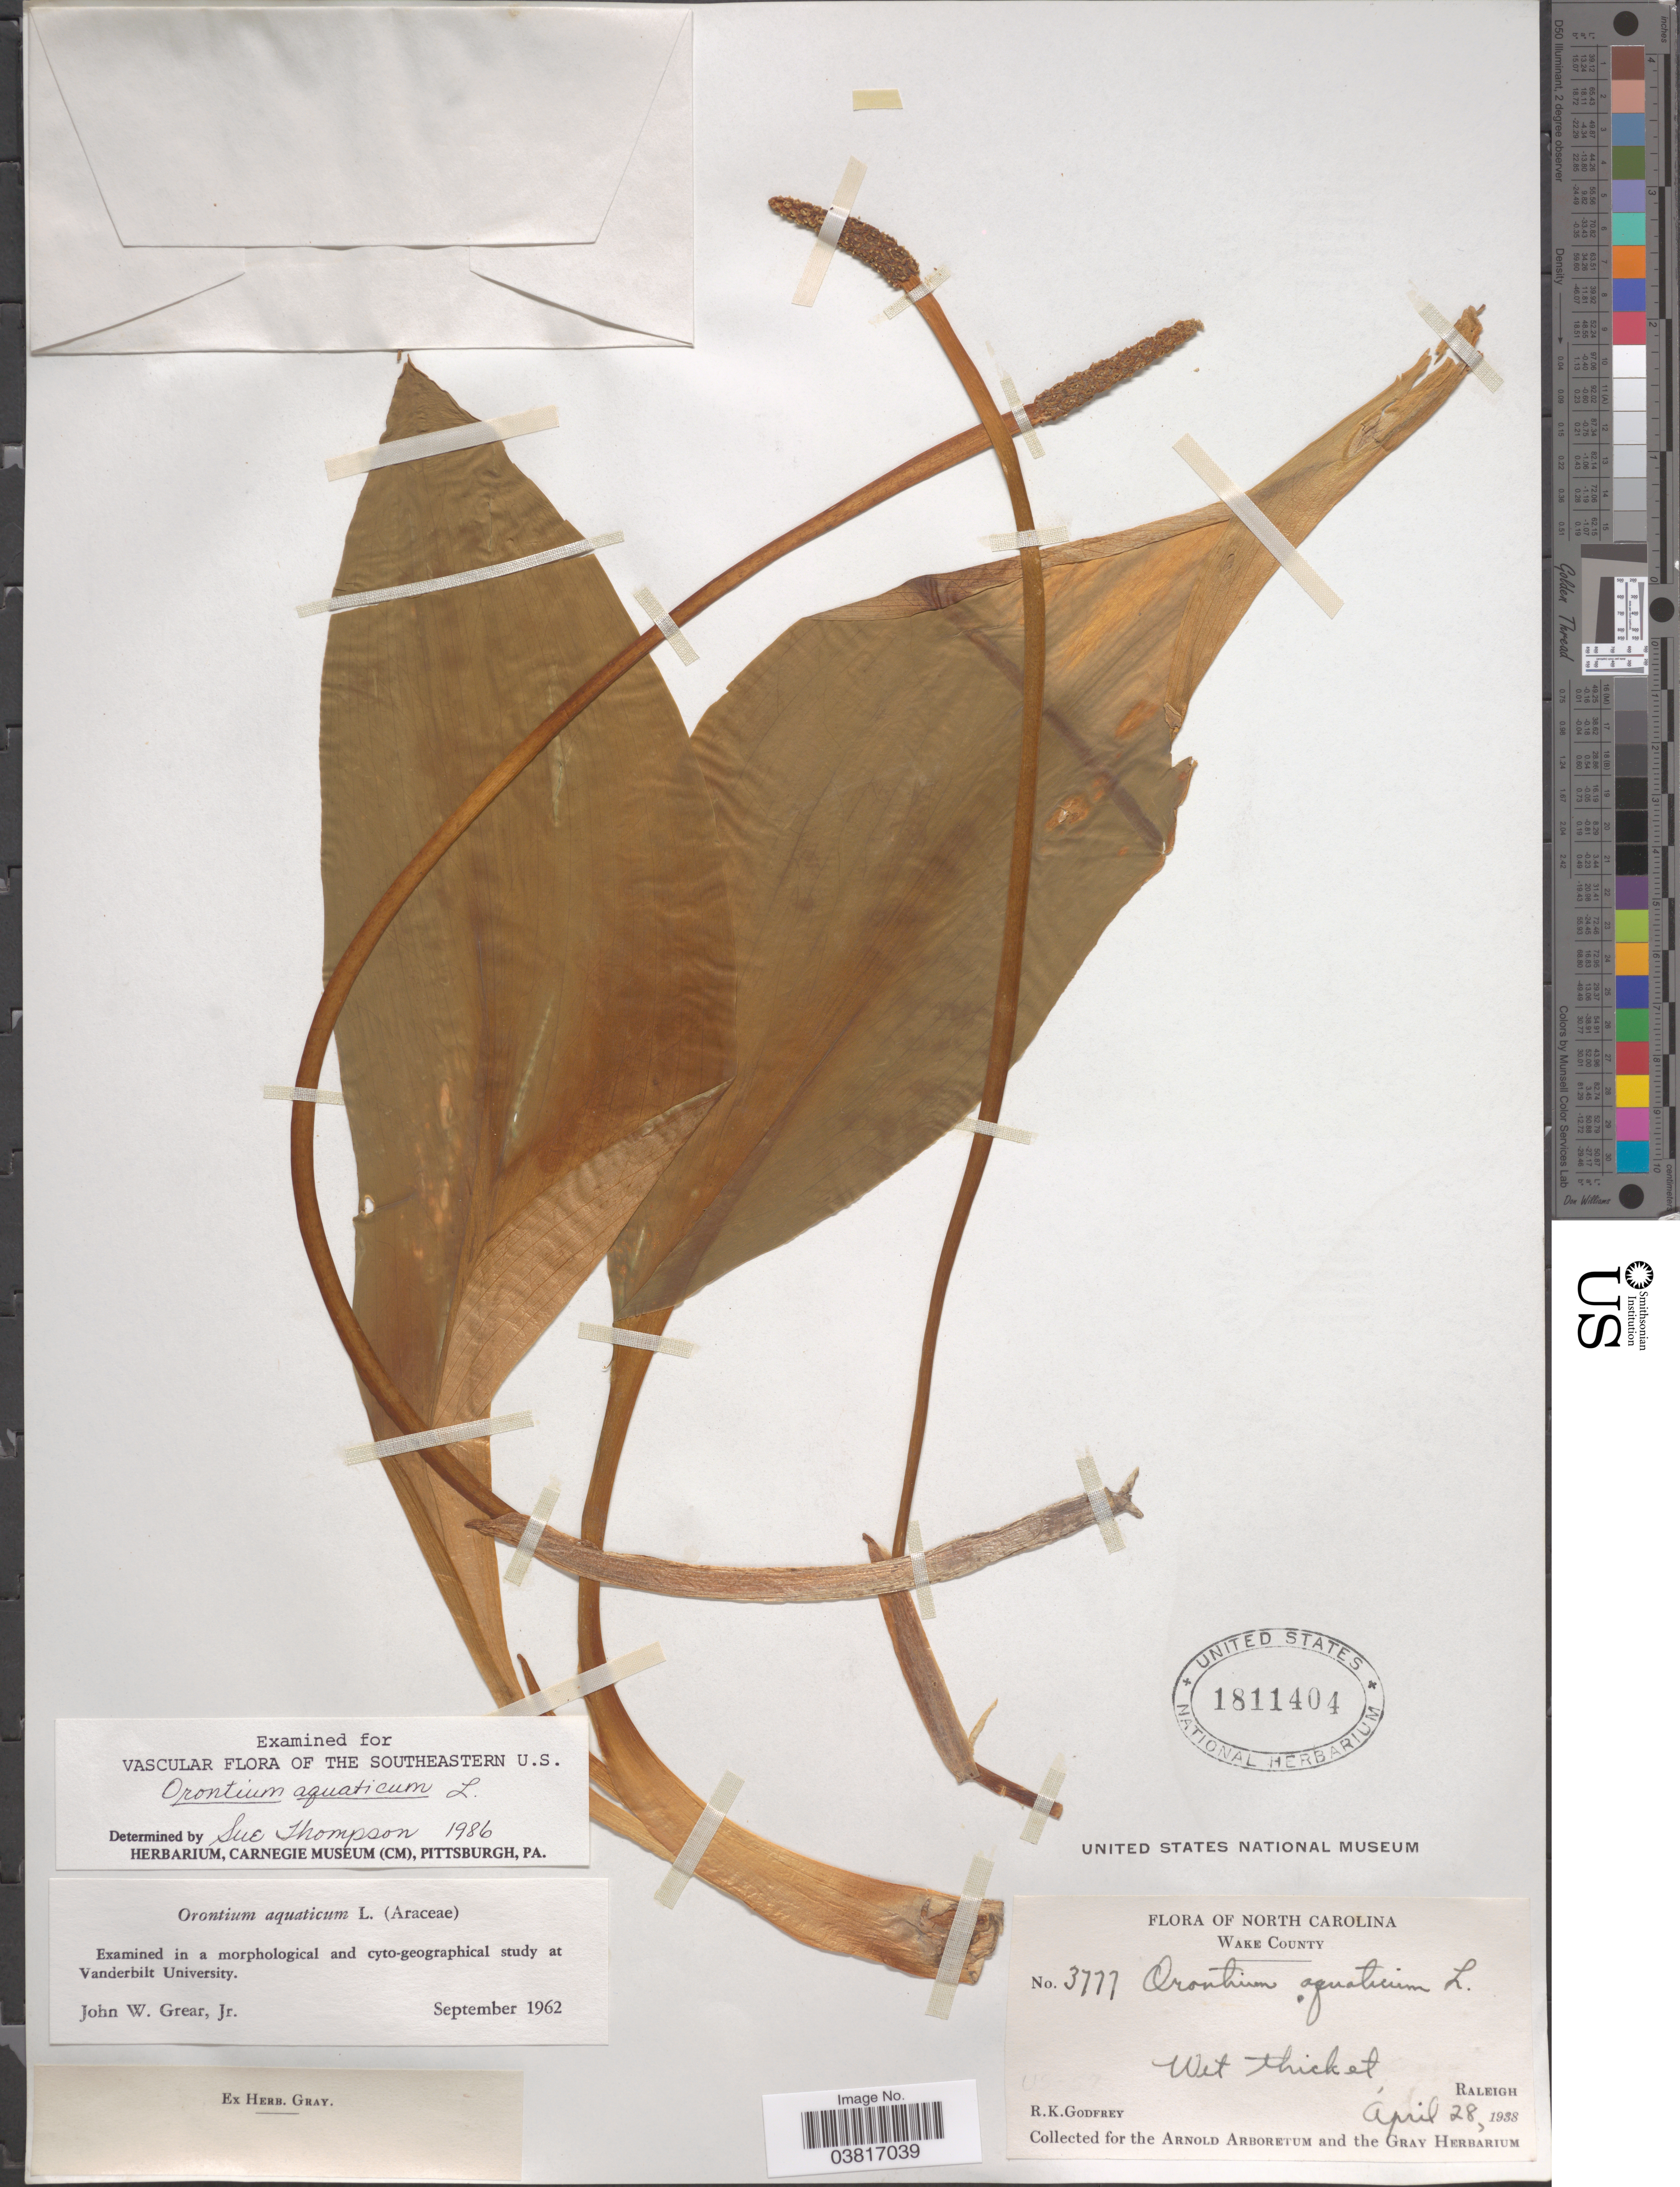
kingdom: Plantae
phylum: Tracheophyta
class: Liliopsida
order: Alismatales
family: Araceae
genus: Orontium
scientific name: Orontium aquaticum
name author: L.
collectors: R. K. Godfrey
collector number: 3777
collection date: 1938-04-28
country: United States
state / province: North Carolina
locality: Wake County. Raleigh.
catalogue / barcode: US 1811404